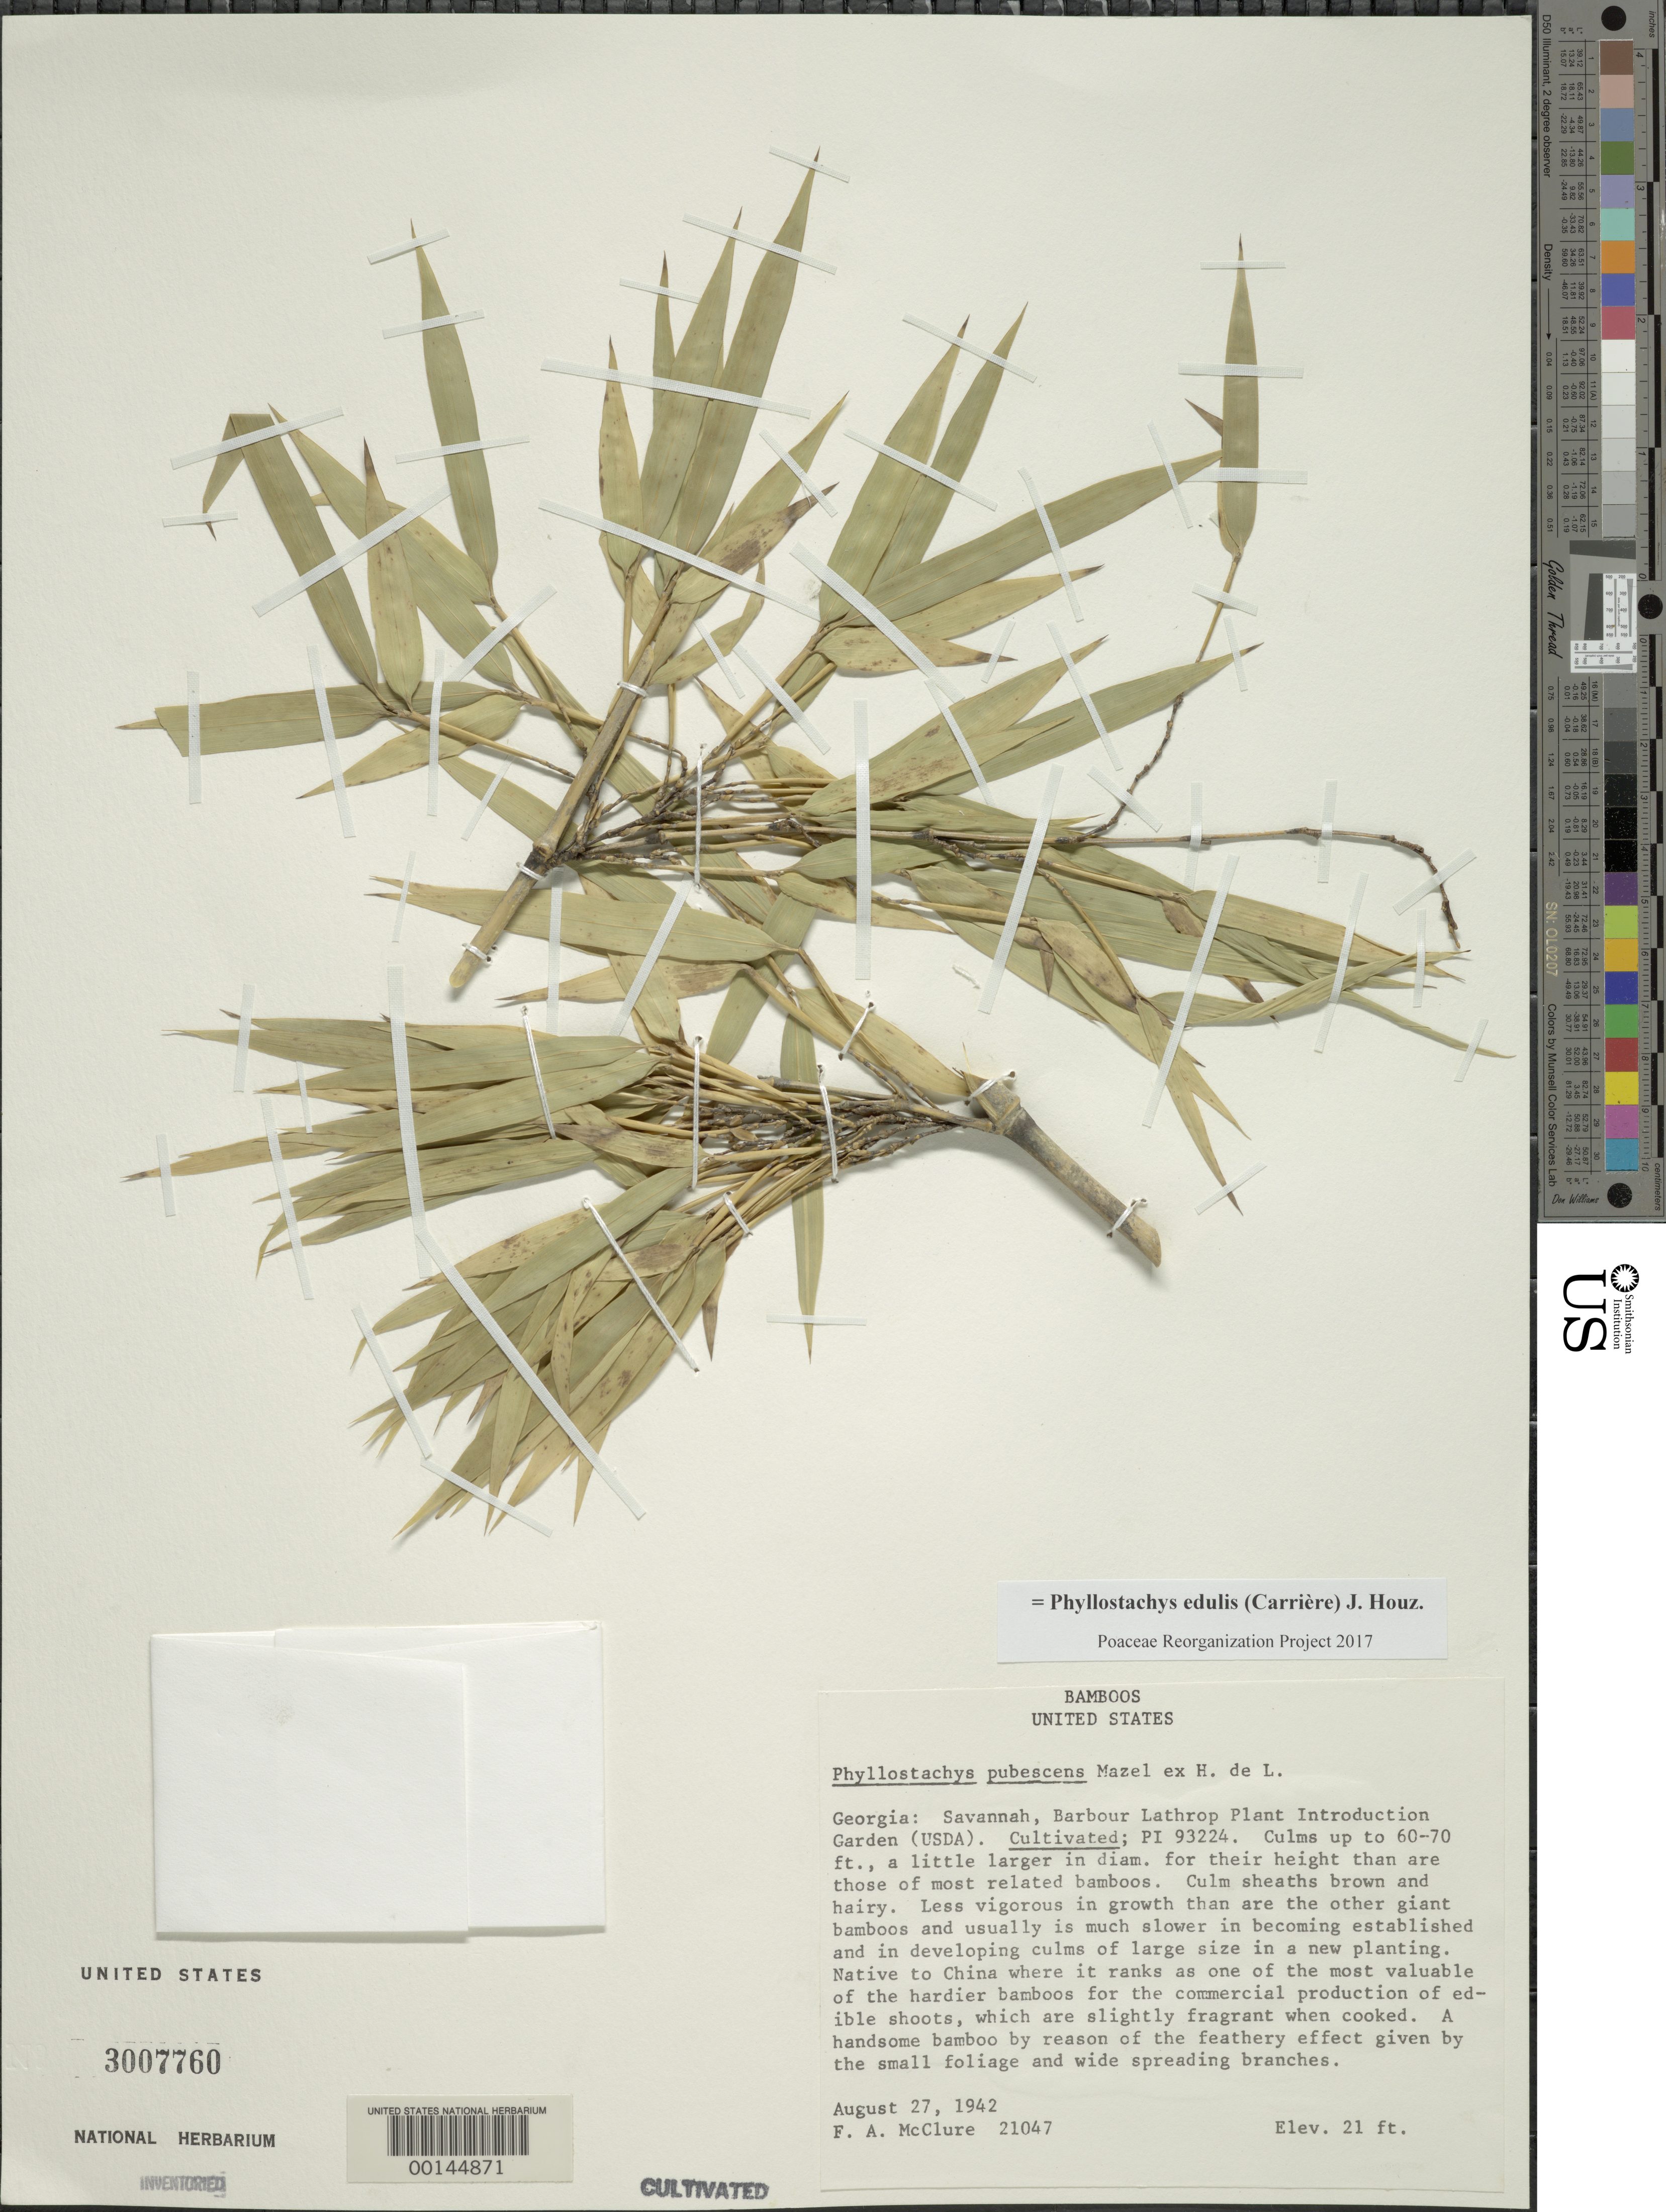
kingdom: Plantae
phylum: Tracheophyta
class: Liliopsida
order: Poales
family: Poaceae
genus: Phyllostachys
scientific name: Phyllostachys edulis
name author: (Carrière) J. Houz.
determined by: Poaceae Reorganization Project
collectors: F. A. McClure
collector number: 21047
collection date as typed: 27 Aug 1942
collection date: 1942-08-27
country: United States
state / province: Georgia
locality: Savannah, barbour lathrop p.i. garden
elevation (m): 6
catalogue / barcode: US 3007760